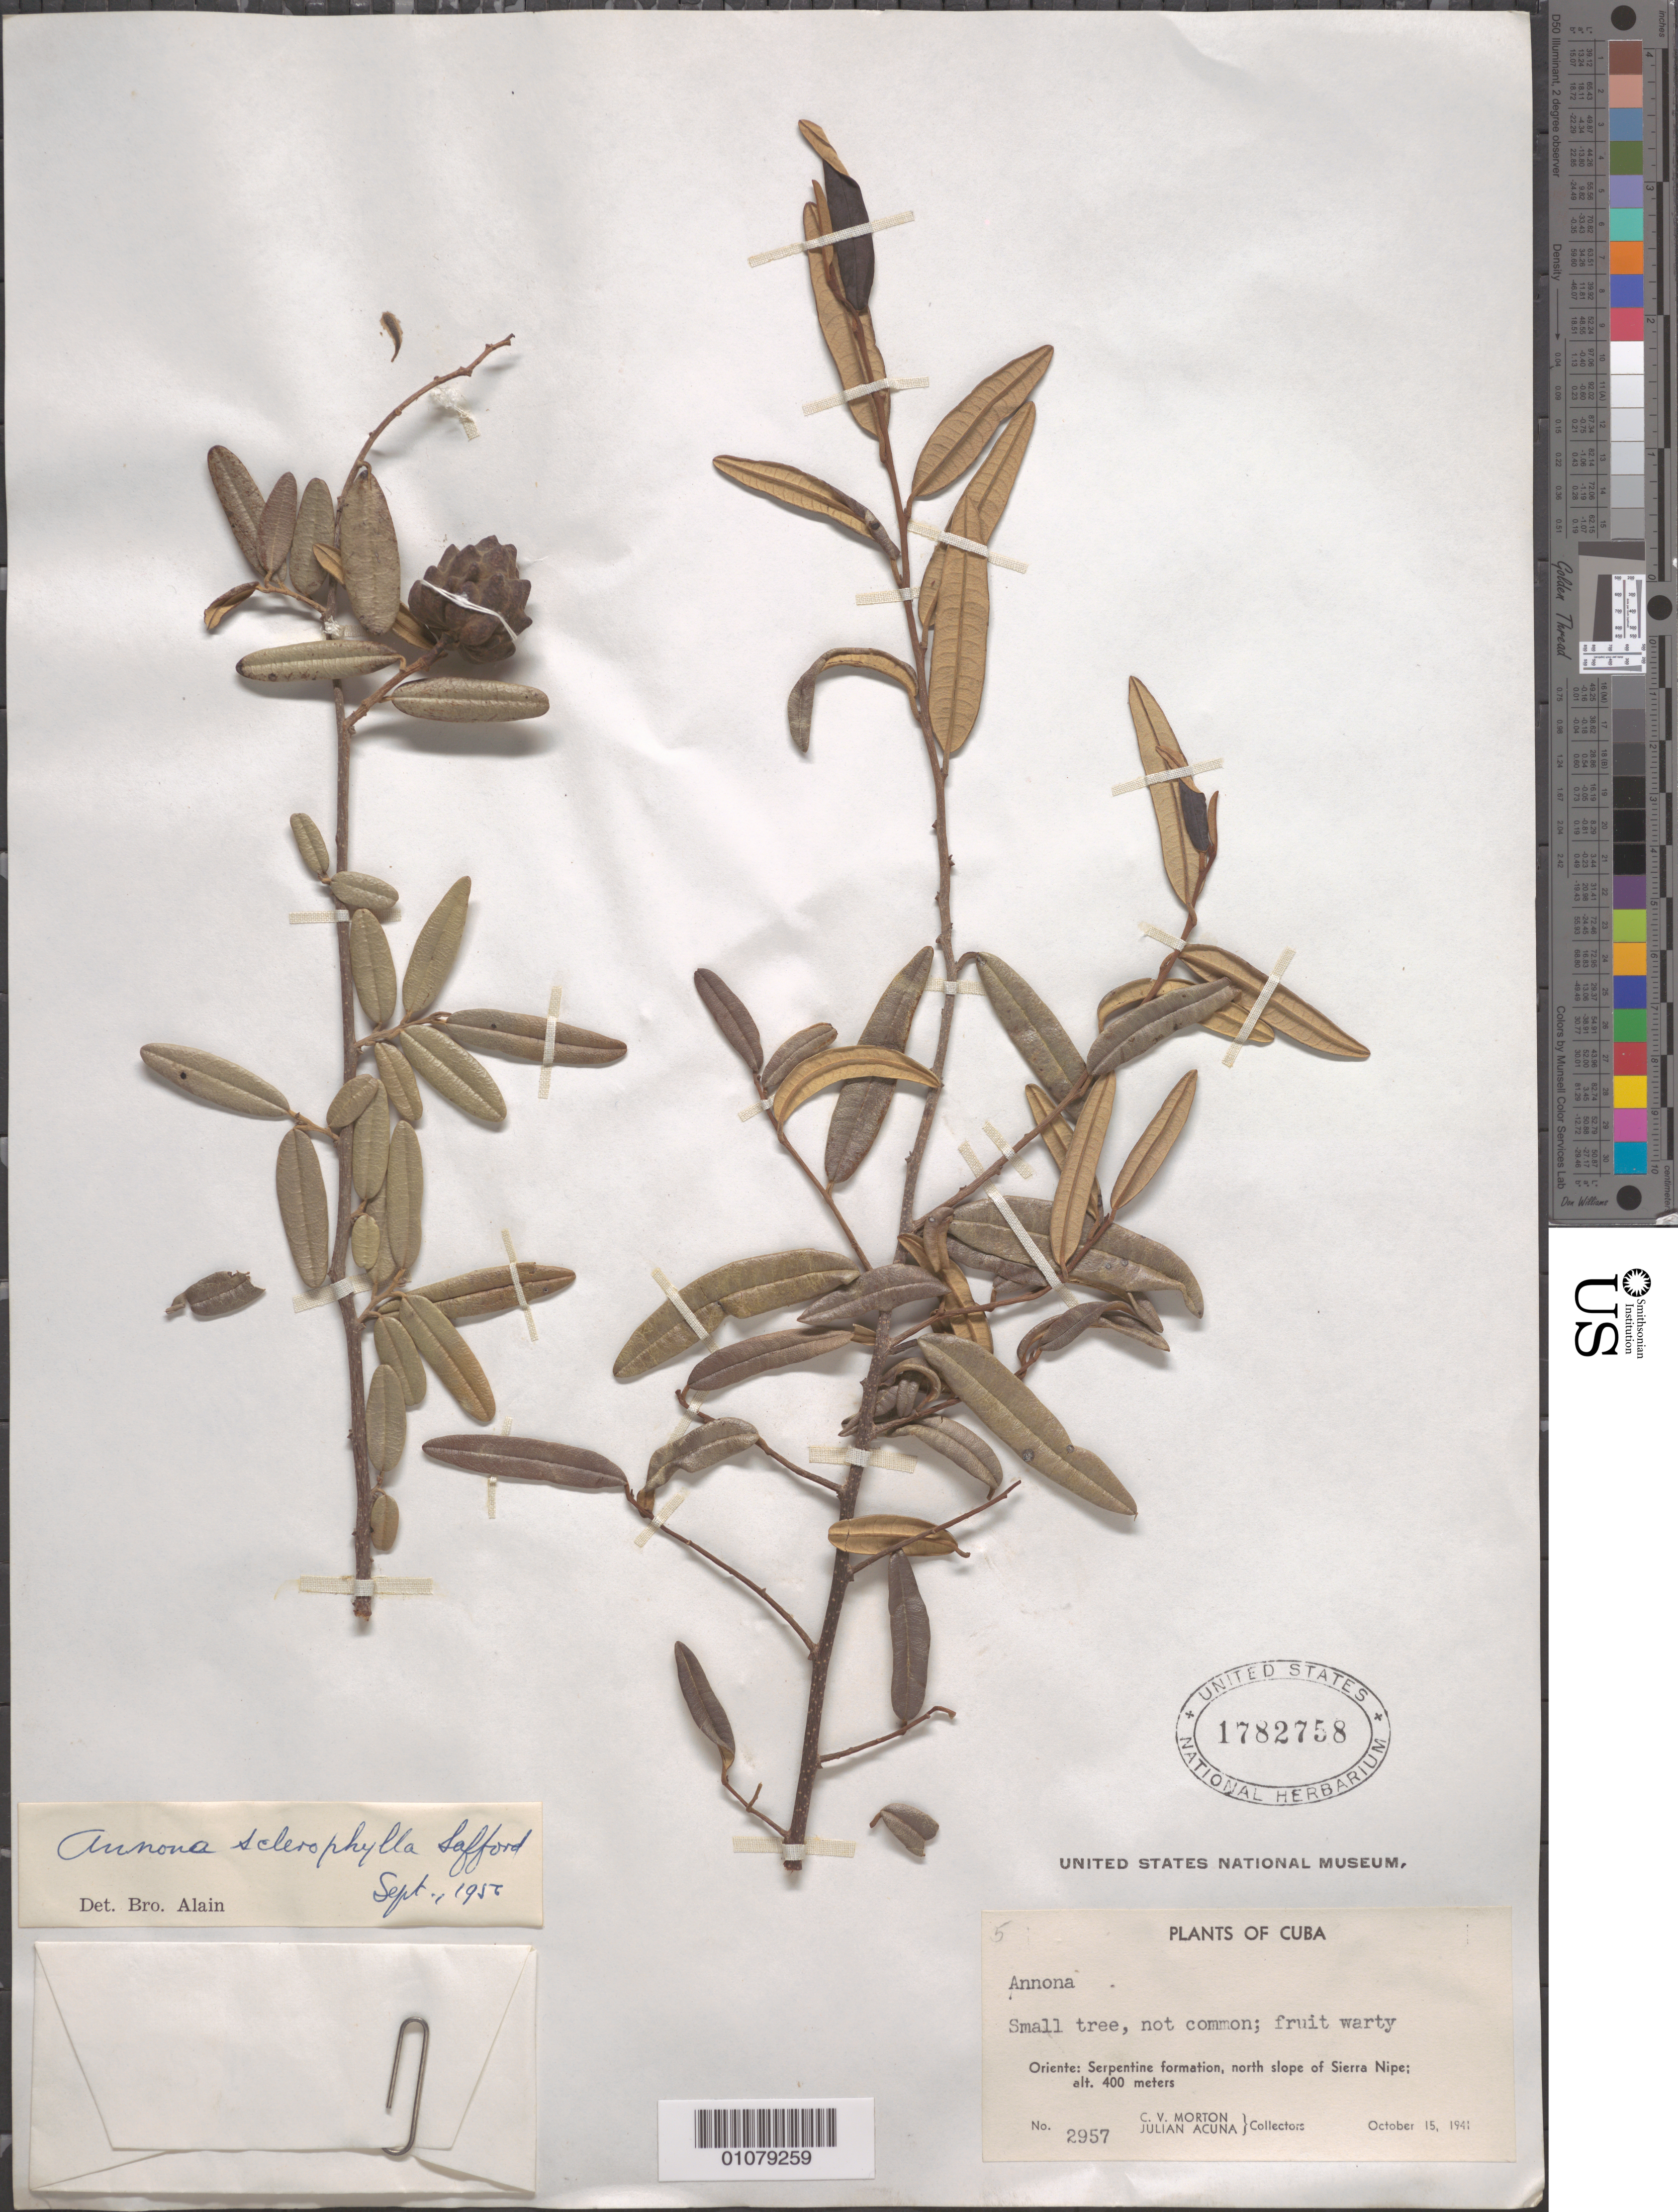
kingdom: Plantae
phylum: Tracheophyta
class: Magnoliopsida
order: Magnoliales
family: Annonaceae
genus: Annona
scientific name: Annona sclerophylla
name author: Saff.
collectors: C. V. Morton & J. Acuña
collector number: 2957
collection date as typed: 15 Oct 1941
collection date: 1941-10-15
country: Cuba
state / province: Holguín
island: Cuba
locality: Oriente: Serpentine formation, N slope of Sierra Nipe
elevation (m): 400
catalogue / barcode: US 1782758